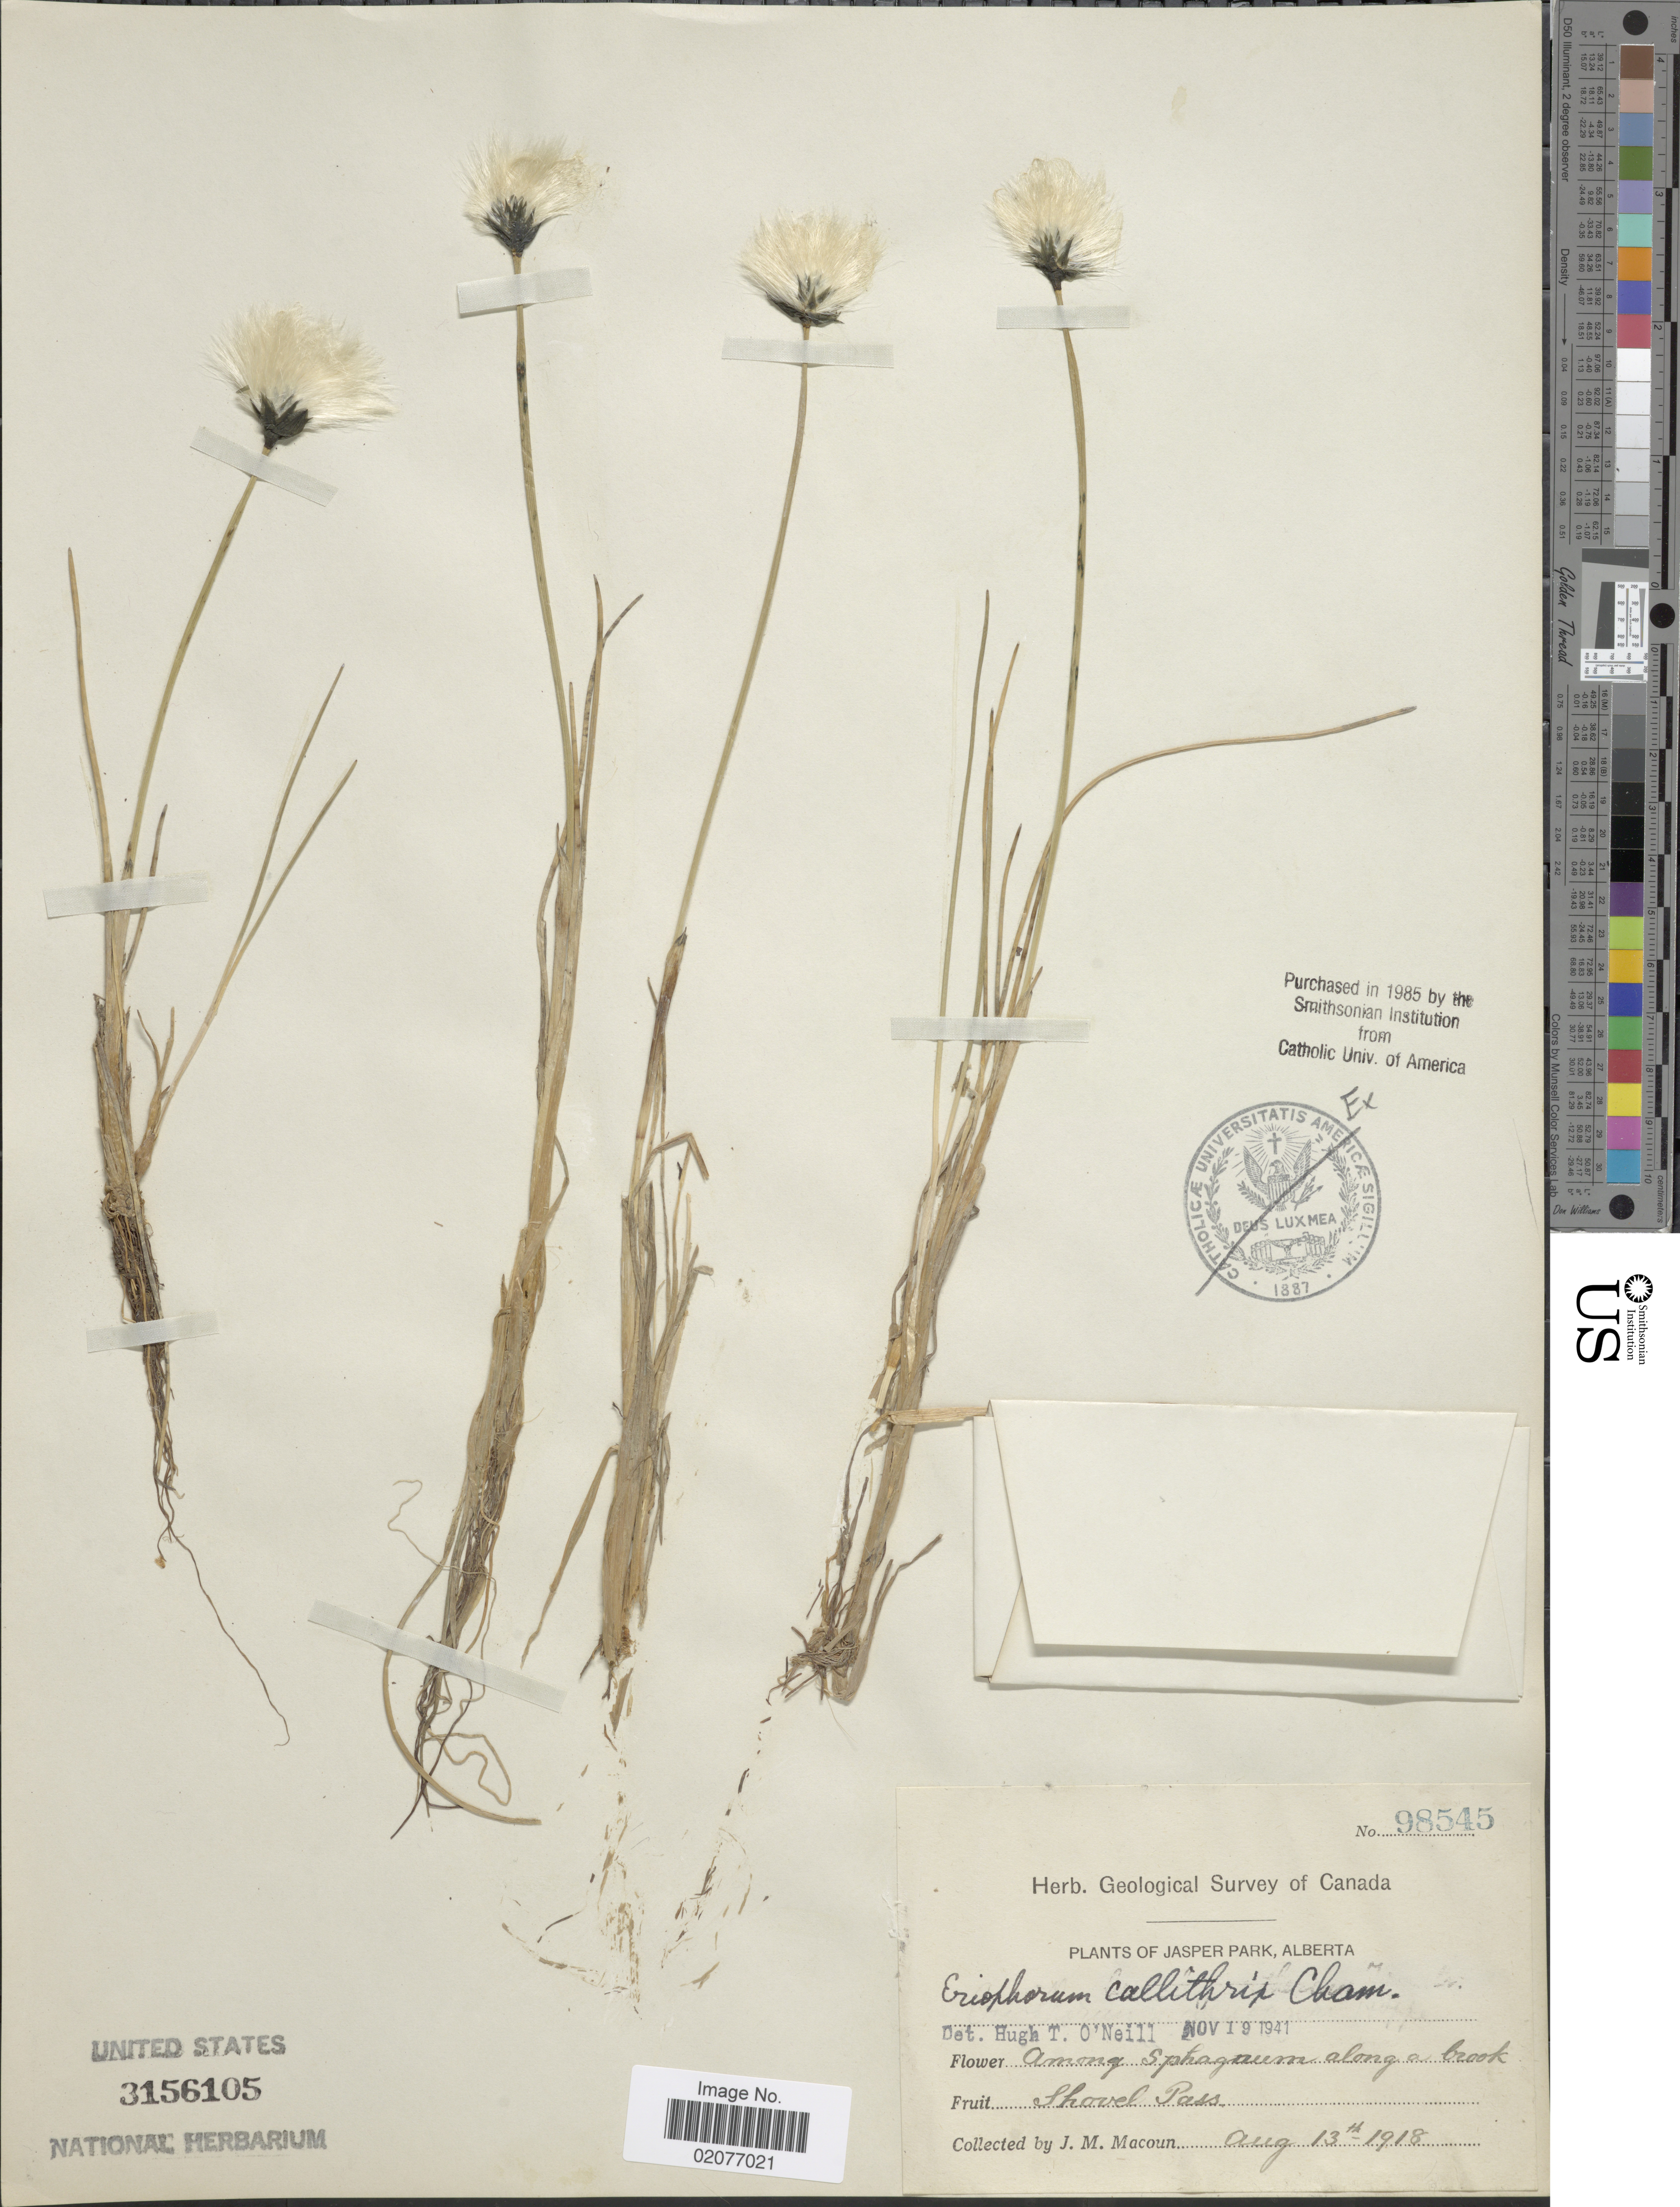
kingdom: Plantae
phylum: Tracheophyta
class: Liliopsida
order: Poales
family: Cyperaceae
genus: Eriophorum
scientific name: Eriophorum callitrix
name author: Cham. ex C.A. Mey.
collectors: J. M. Macoun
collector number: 98545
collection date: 1918-08-13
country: Canada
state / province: Alberta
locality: Jasper Park, Among Sphahnum along a brook, Shavel Pass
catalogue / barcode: US 3156105